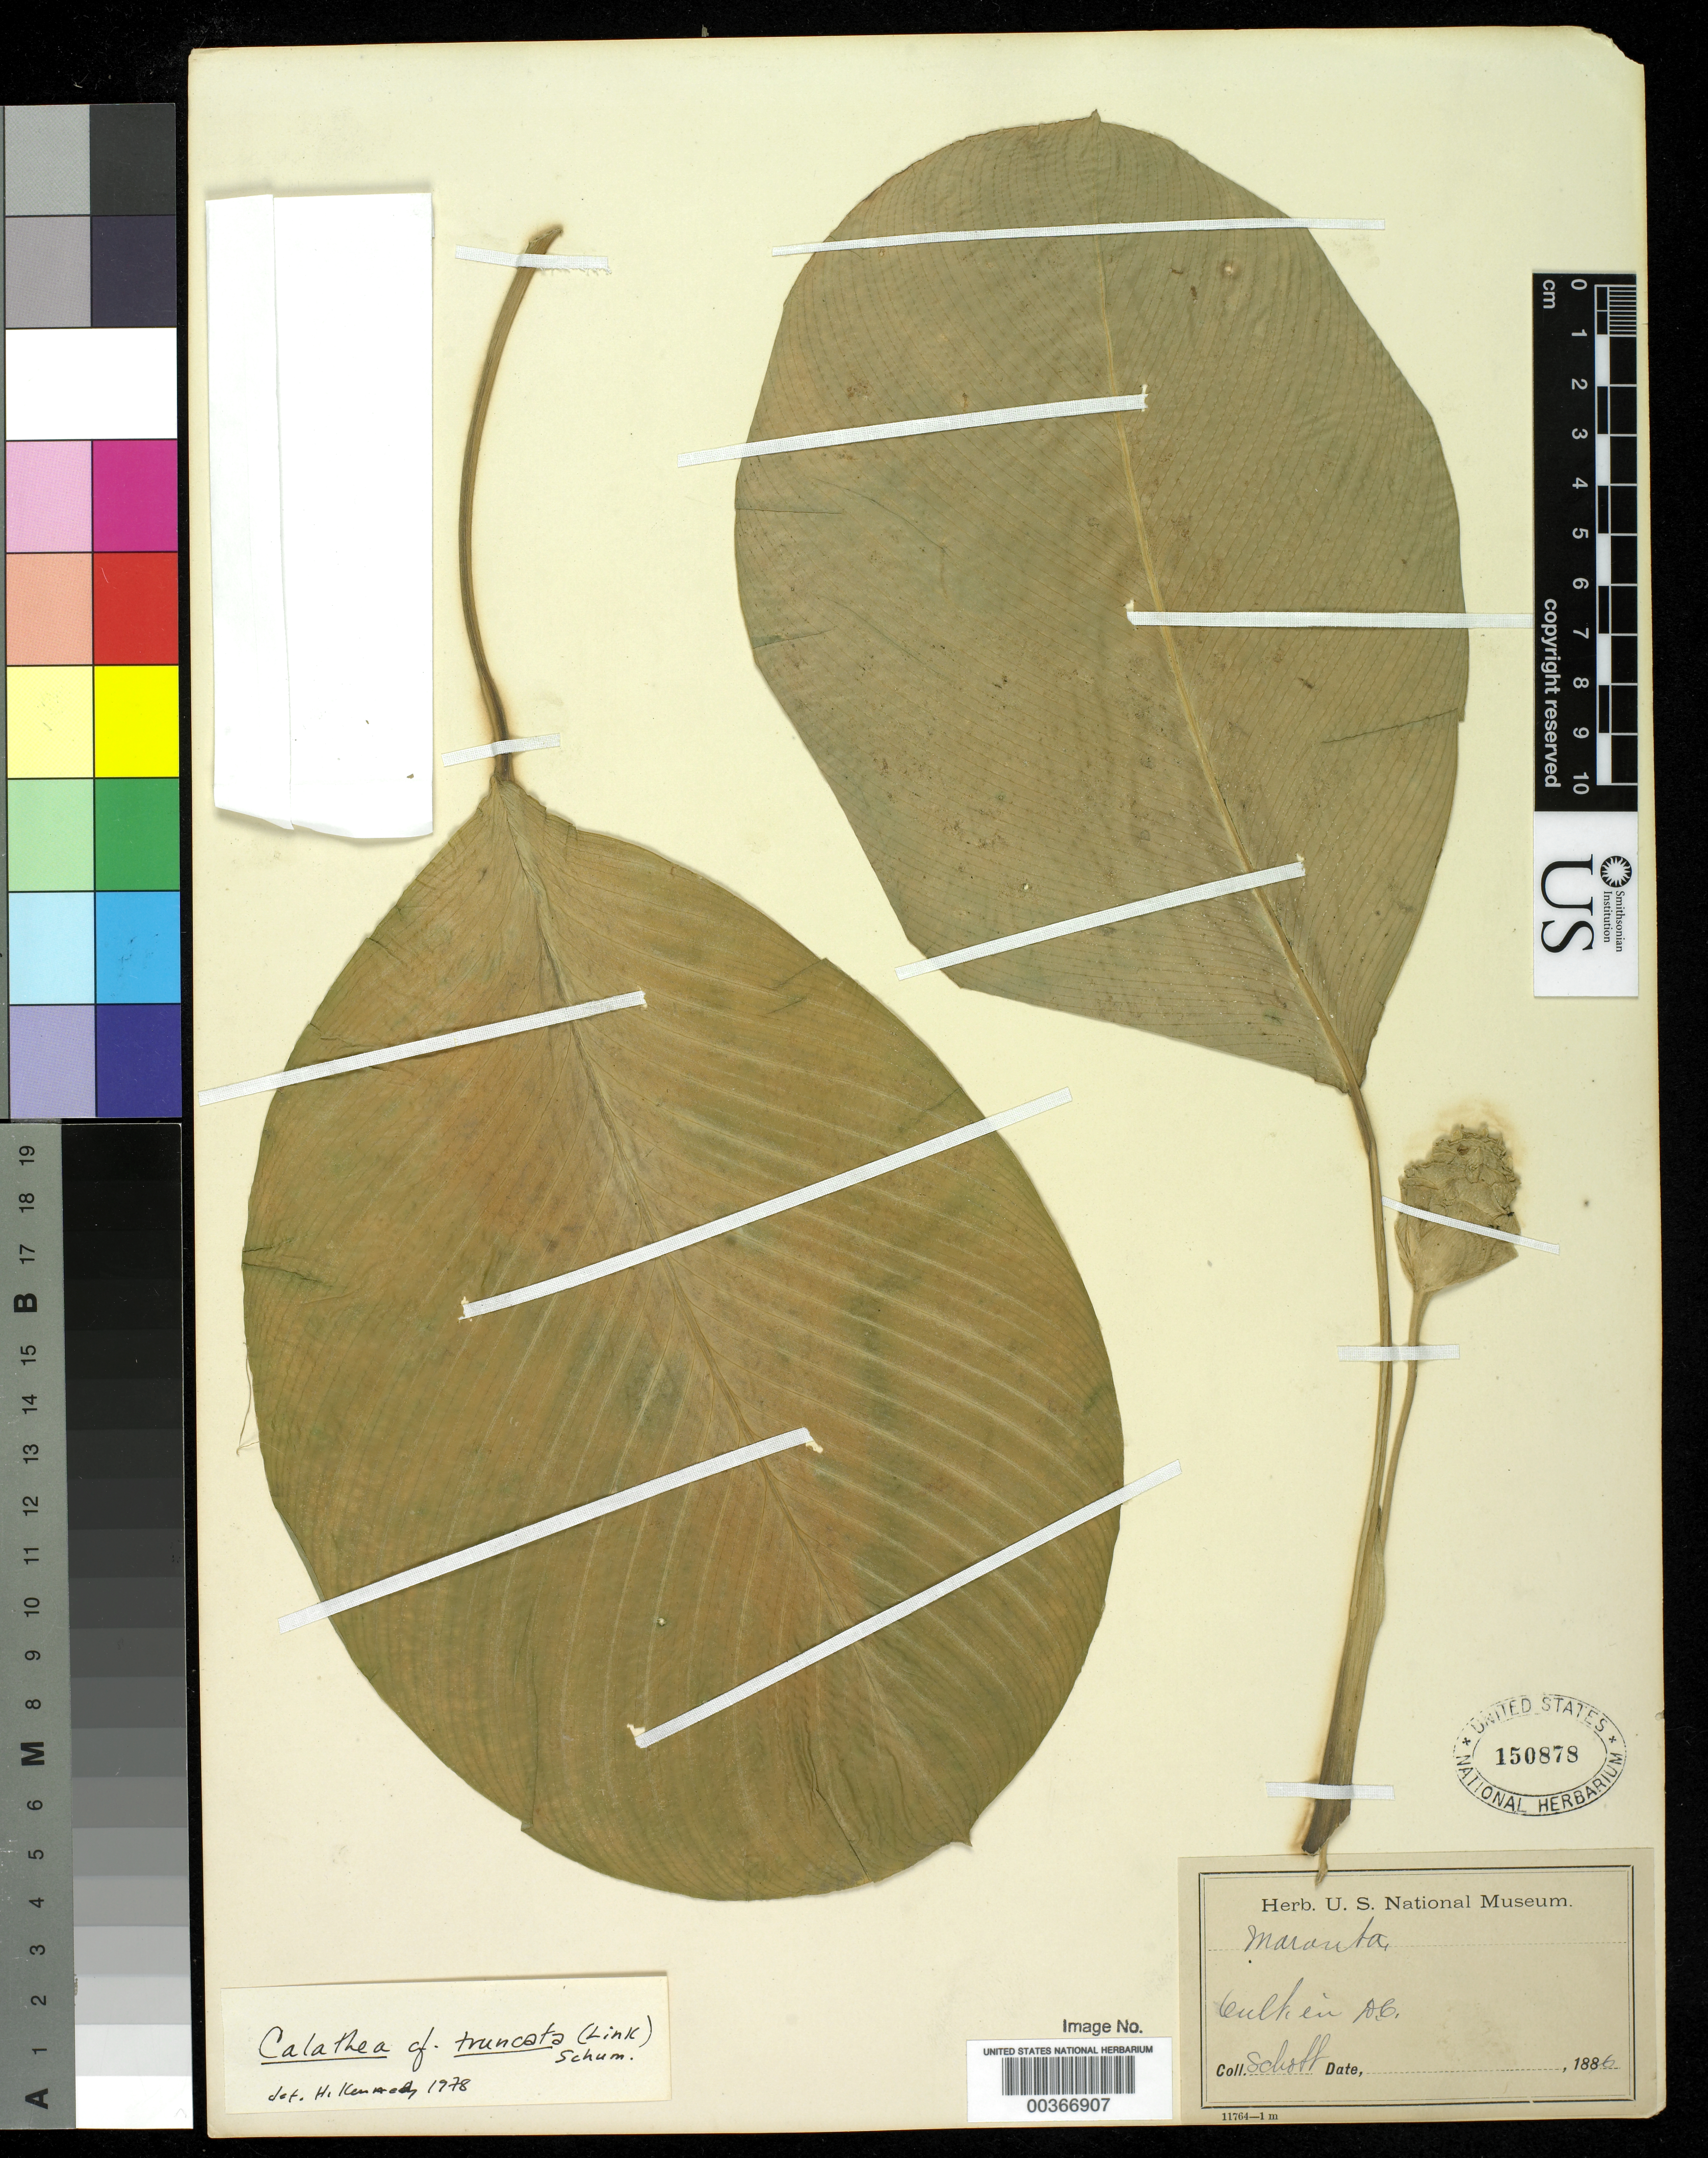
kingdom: Plantae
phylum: Tracheophyta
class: Liliopsida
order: Zingiberales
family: Marantaceae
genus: Calathea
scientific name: Calathea truncata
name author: (Link ex A. Dietr.) K. Schum.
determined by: Kennedy, Helen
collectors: Schott, --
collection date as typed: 1886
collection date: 1886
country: Germany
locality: Gorgenthal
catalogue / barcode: US 150878